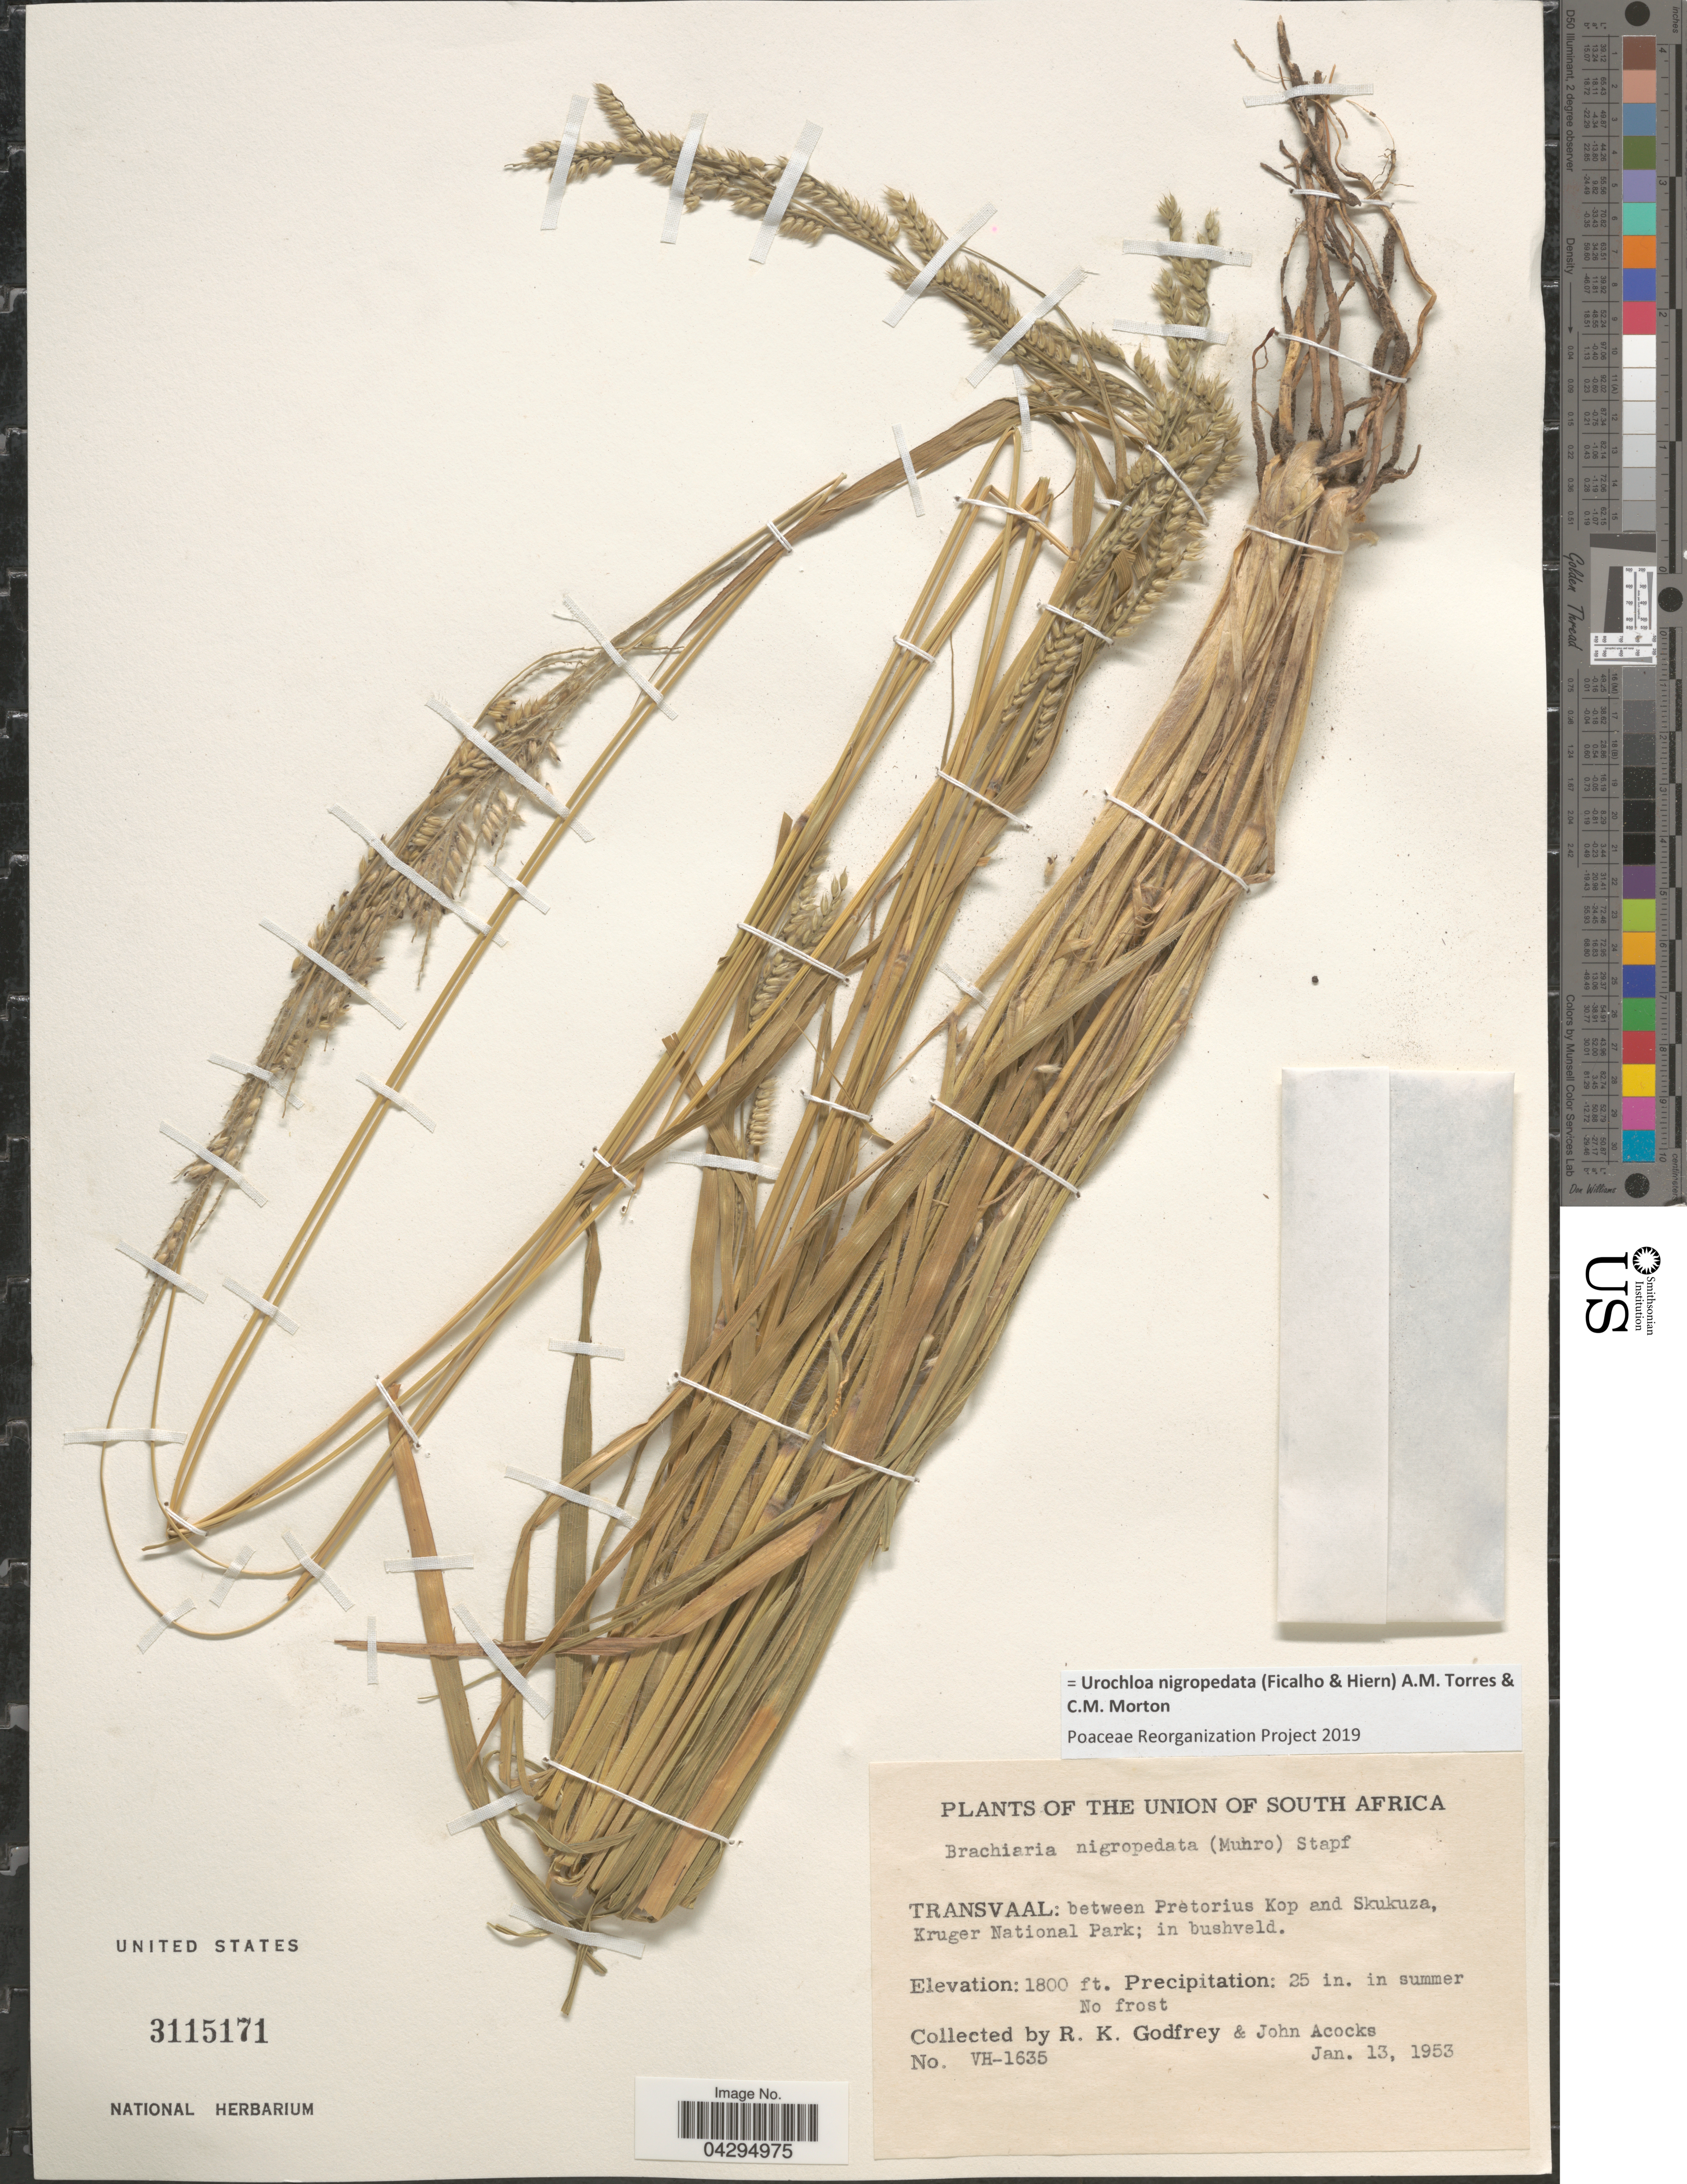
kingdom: Plantae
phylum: Tracheophyta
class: Liliopsida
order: Poales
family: Poaceae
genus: Urochloa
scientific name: Urochloa nigropedata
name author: (Ficalho & Hiern) A.M. Torres & C.M. Morton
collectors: R. K. Godfrey & J. P. Acocks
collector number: VH-1635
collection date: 1953-01-13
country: South Africa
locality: The Union of South Africa. Transvaal: between Pretorius Kop and Skukuza, Kruger National Park.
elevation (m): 549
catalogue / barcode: US 3115171